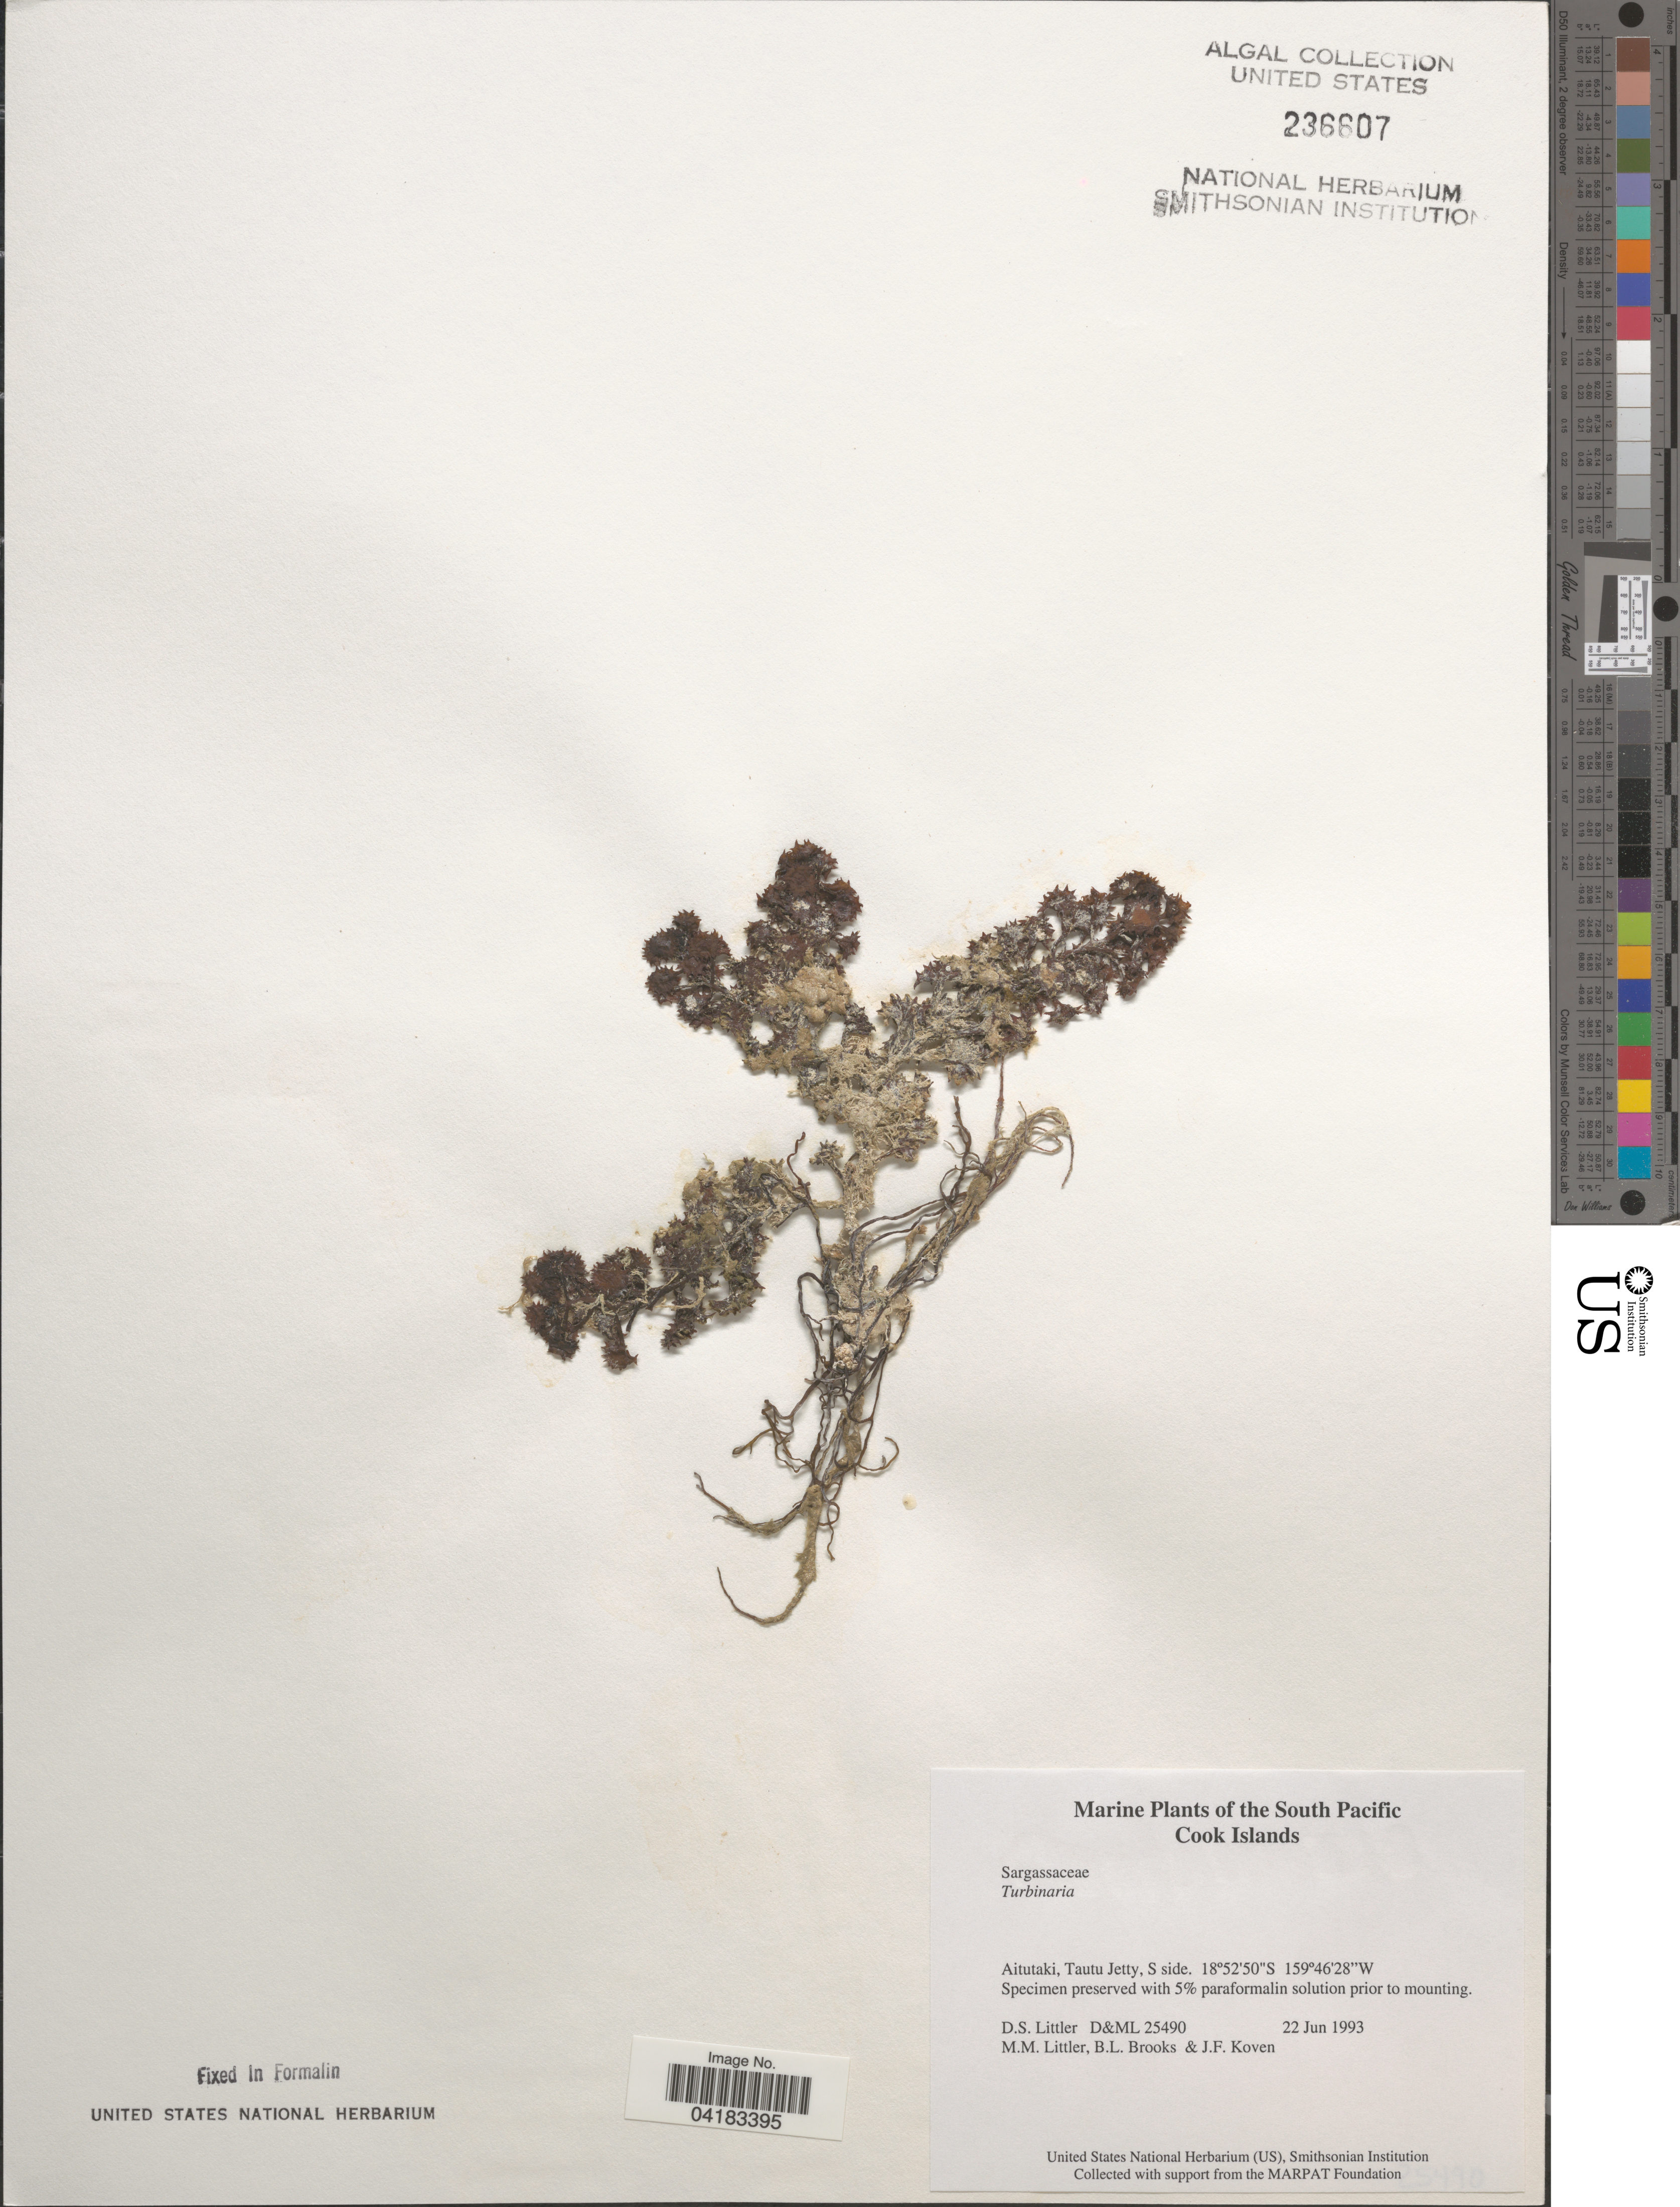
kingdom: Chromista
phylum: Ochrophyta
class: Phaeophyceae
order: Fucales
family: Sargassaceae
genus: Turbinaria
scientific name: Turbinaria sp.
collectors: D. S. Littler, B. Brooks & J. Koven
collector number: D&ML25490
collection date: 1993-06-22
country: Cook Islands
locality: South Pacific. Aitutaki, Tautu Jetty, S side.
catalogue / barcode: US 236607